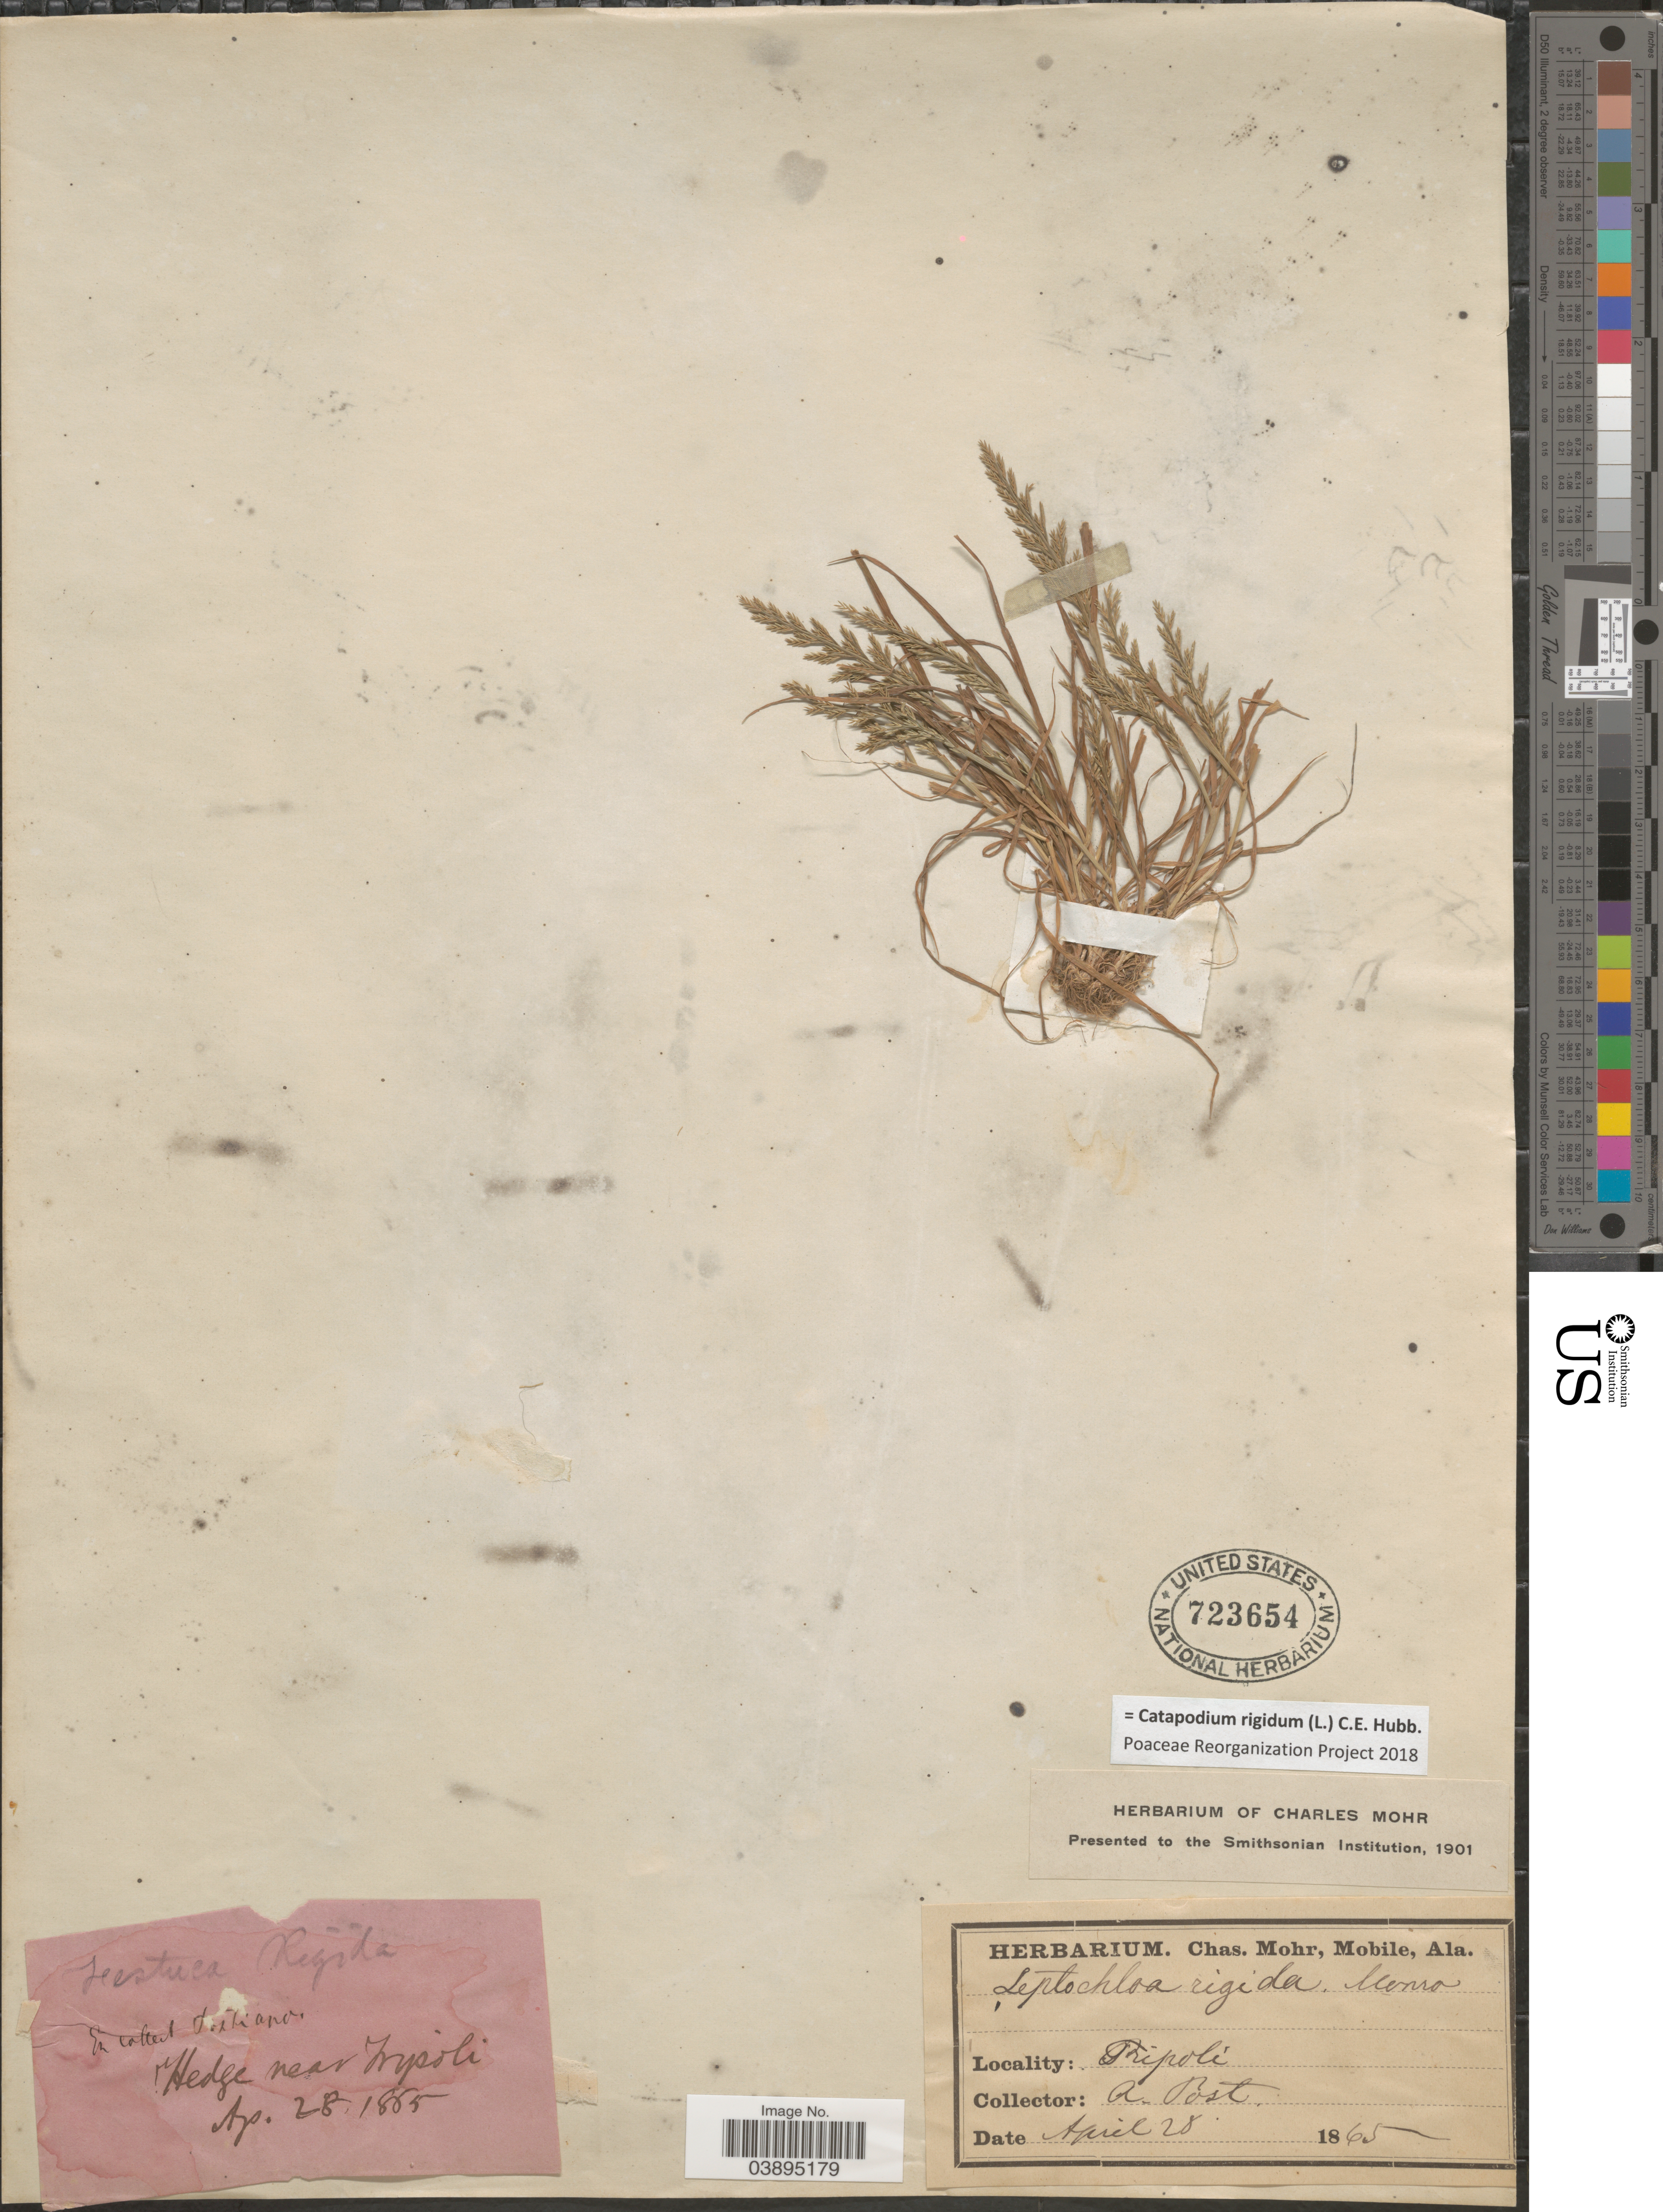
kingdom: Plantae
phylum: Tracheophyta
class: Liliopsida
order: Poales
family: Poaceae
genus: Catapodium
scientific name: Catapodium rigidum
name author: (L.) C.E. Hubb.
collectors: A. Post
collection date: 1885-04-28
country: Lebanon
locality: Hedge near Tripoli.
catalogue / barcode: US 723654